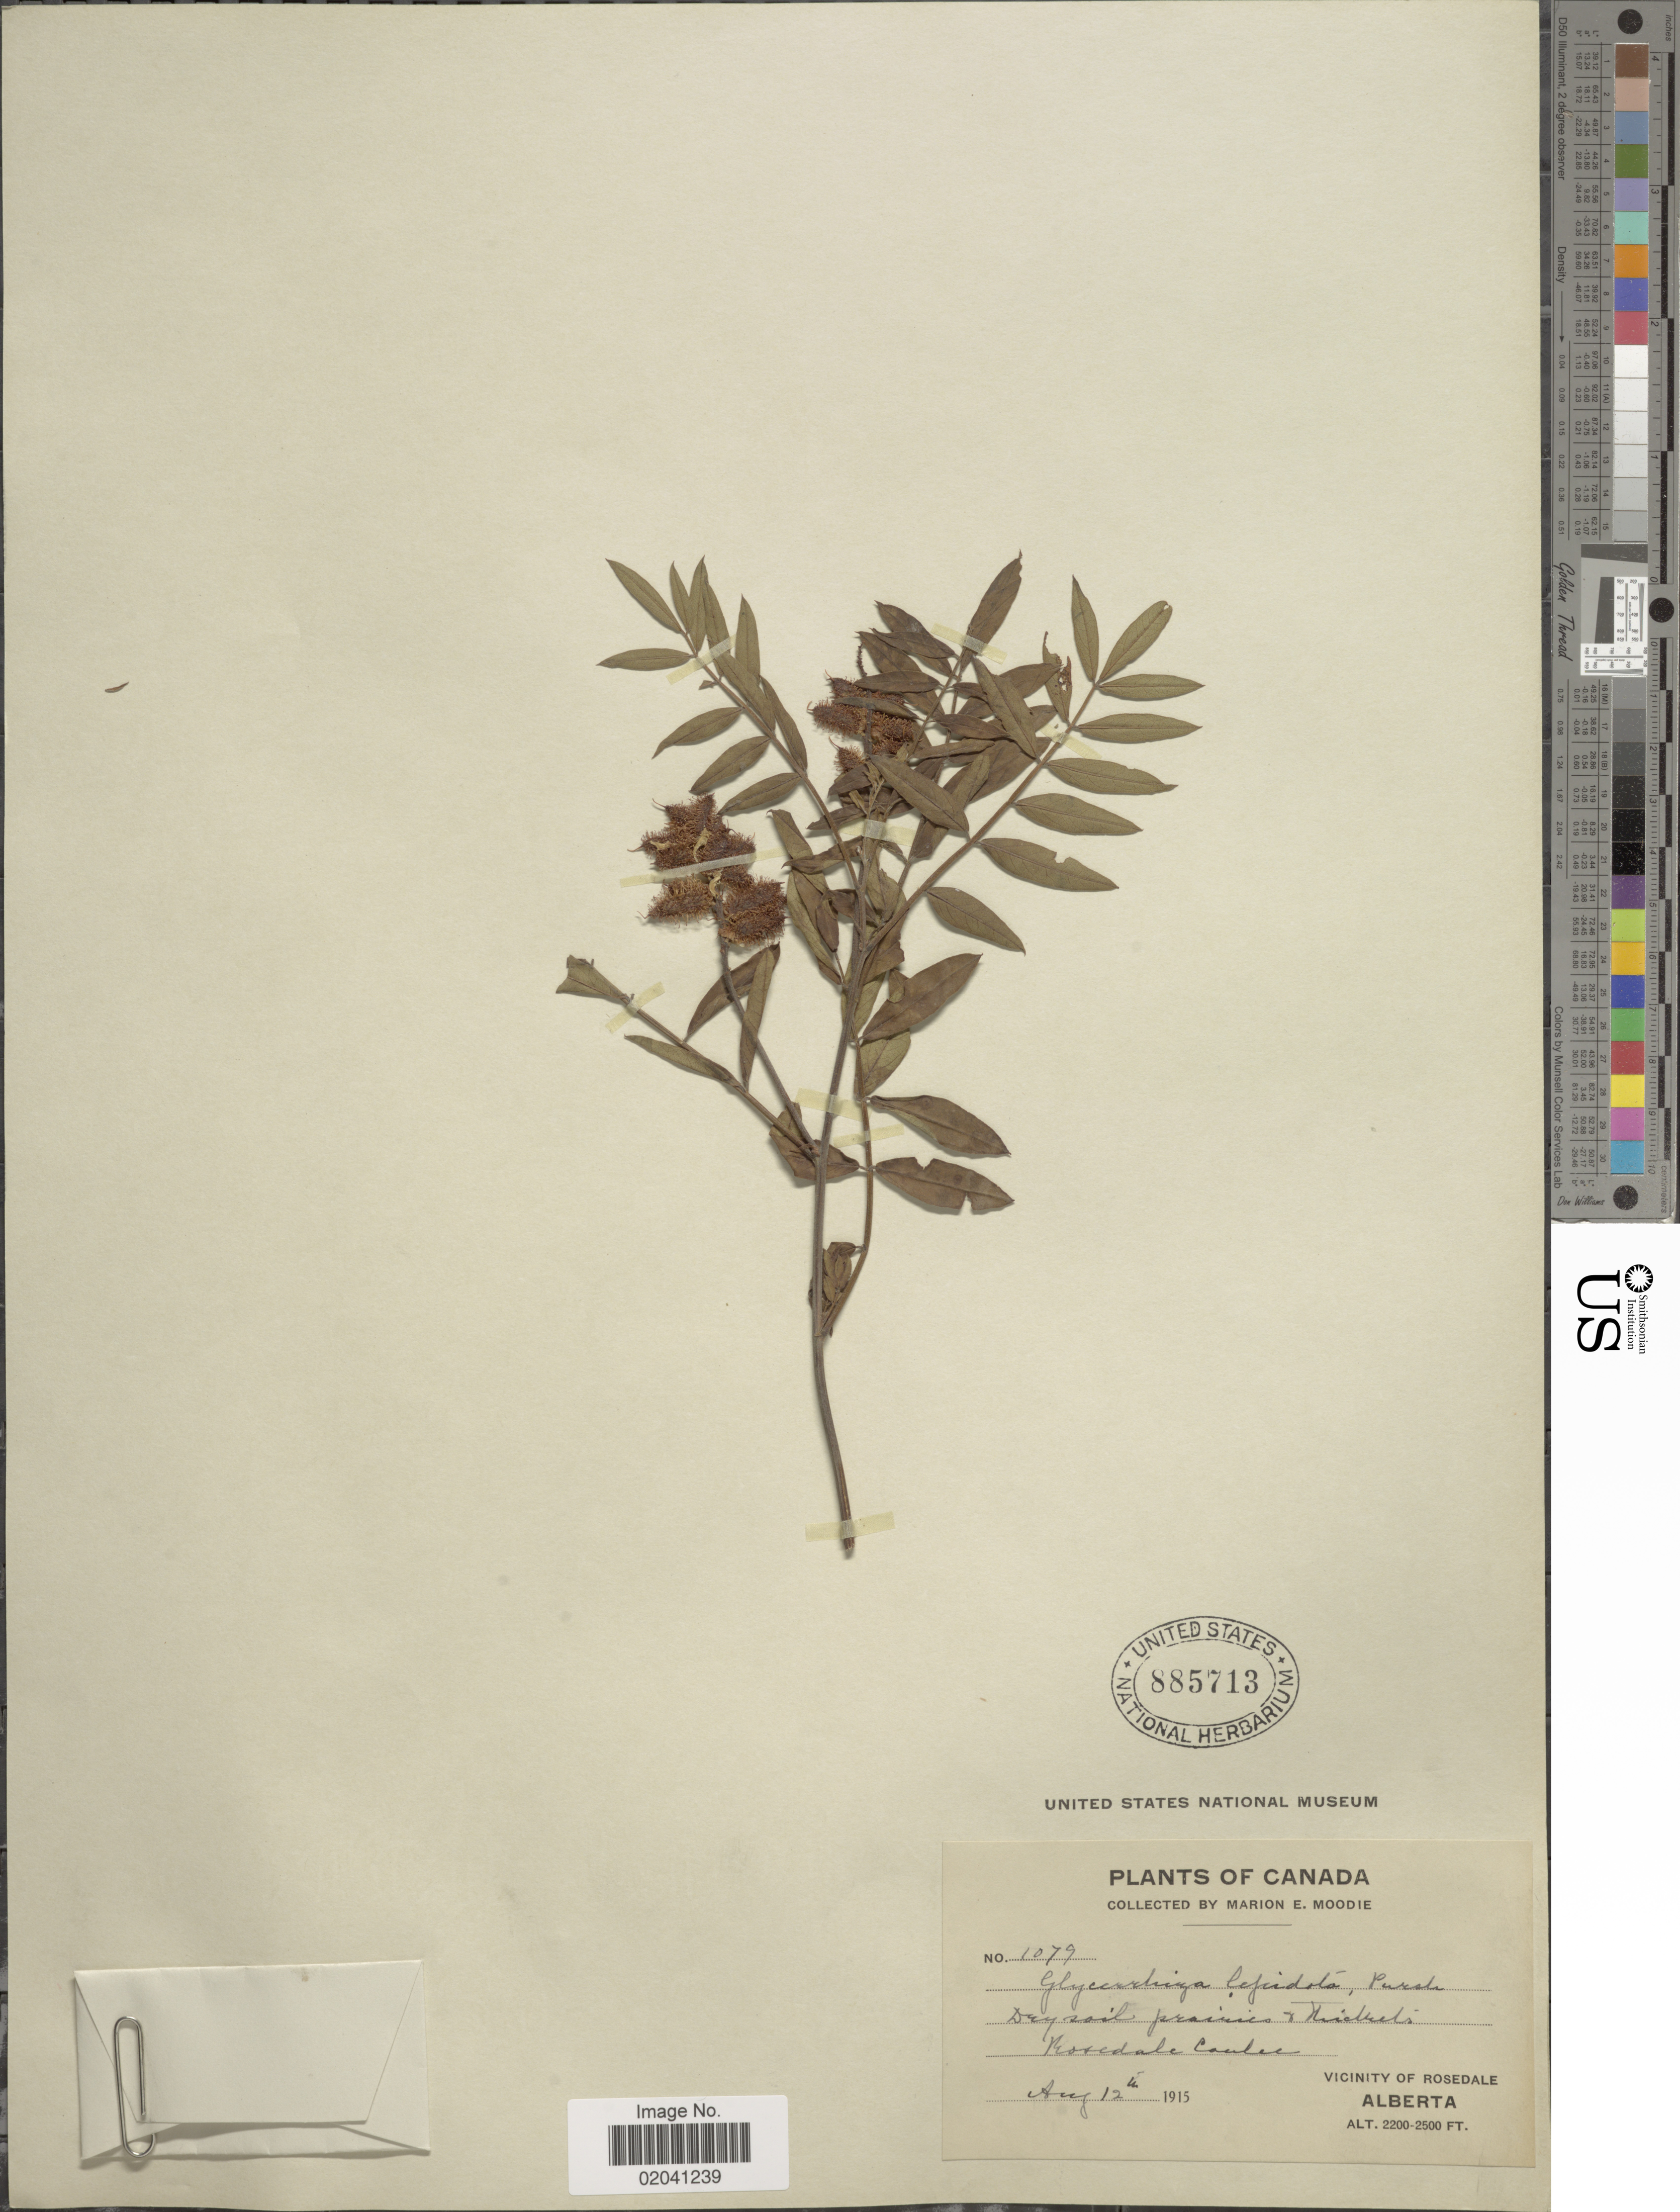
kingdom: Plantae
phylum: Tracheophyta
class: Magnoliopsida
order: Fabales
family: Fabaceae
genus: Glycyrrhiza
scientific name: Glycyrrhiza lepidota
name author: Pursh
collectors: M. E. Moodie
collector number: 1079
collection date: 1915-08-12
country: Canada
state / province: Alberta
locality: Dry soil prairies & thickets. Rosedale Coulee. Vicinity of Rosedale. Alberta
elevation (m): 671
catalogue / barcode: US 885713